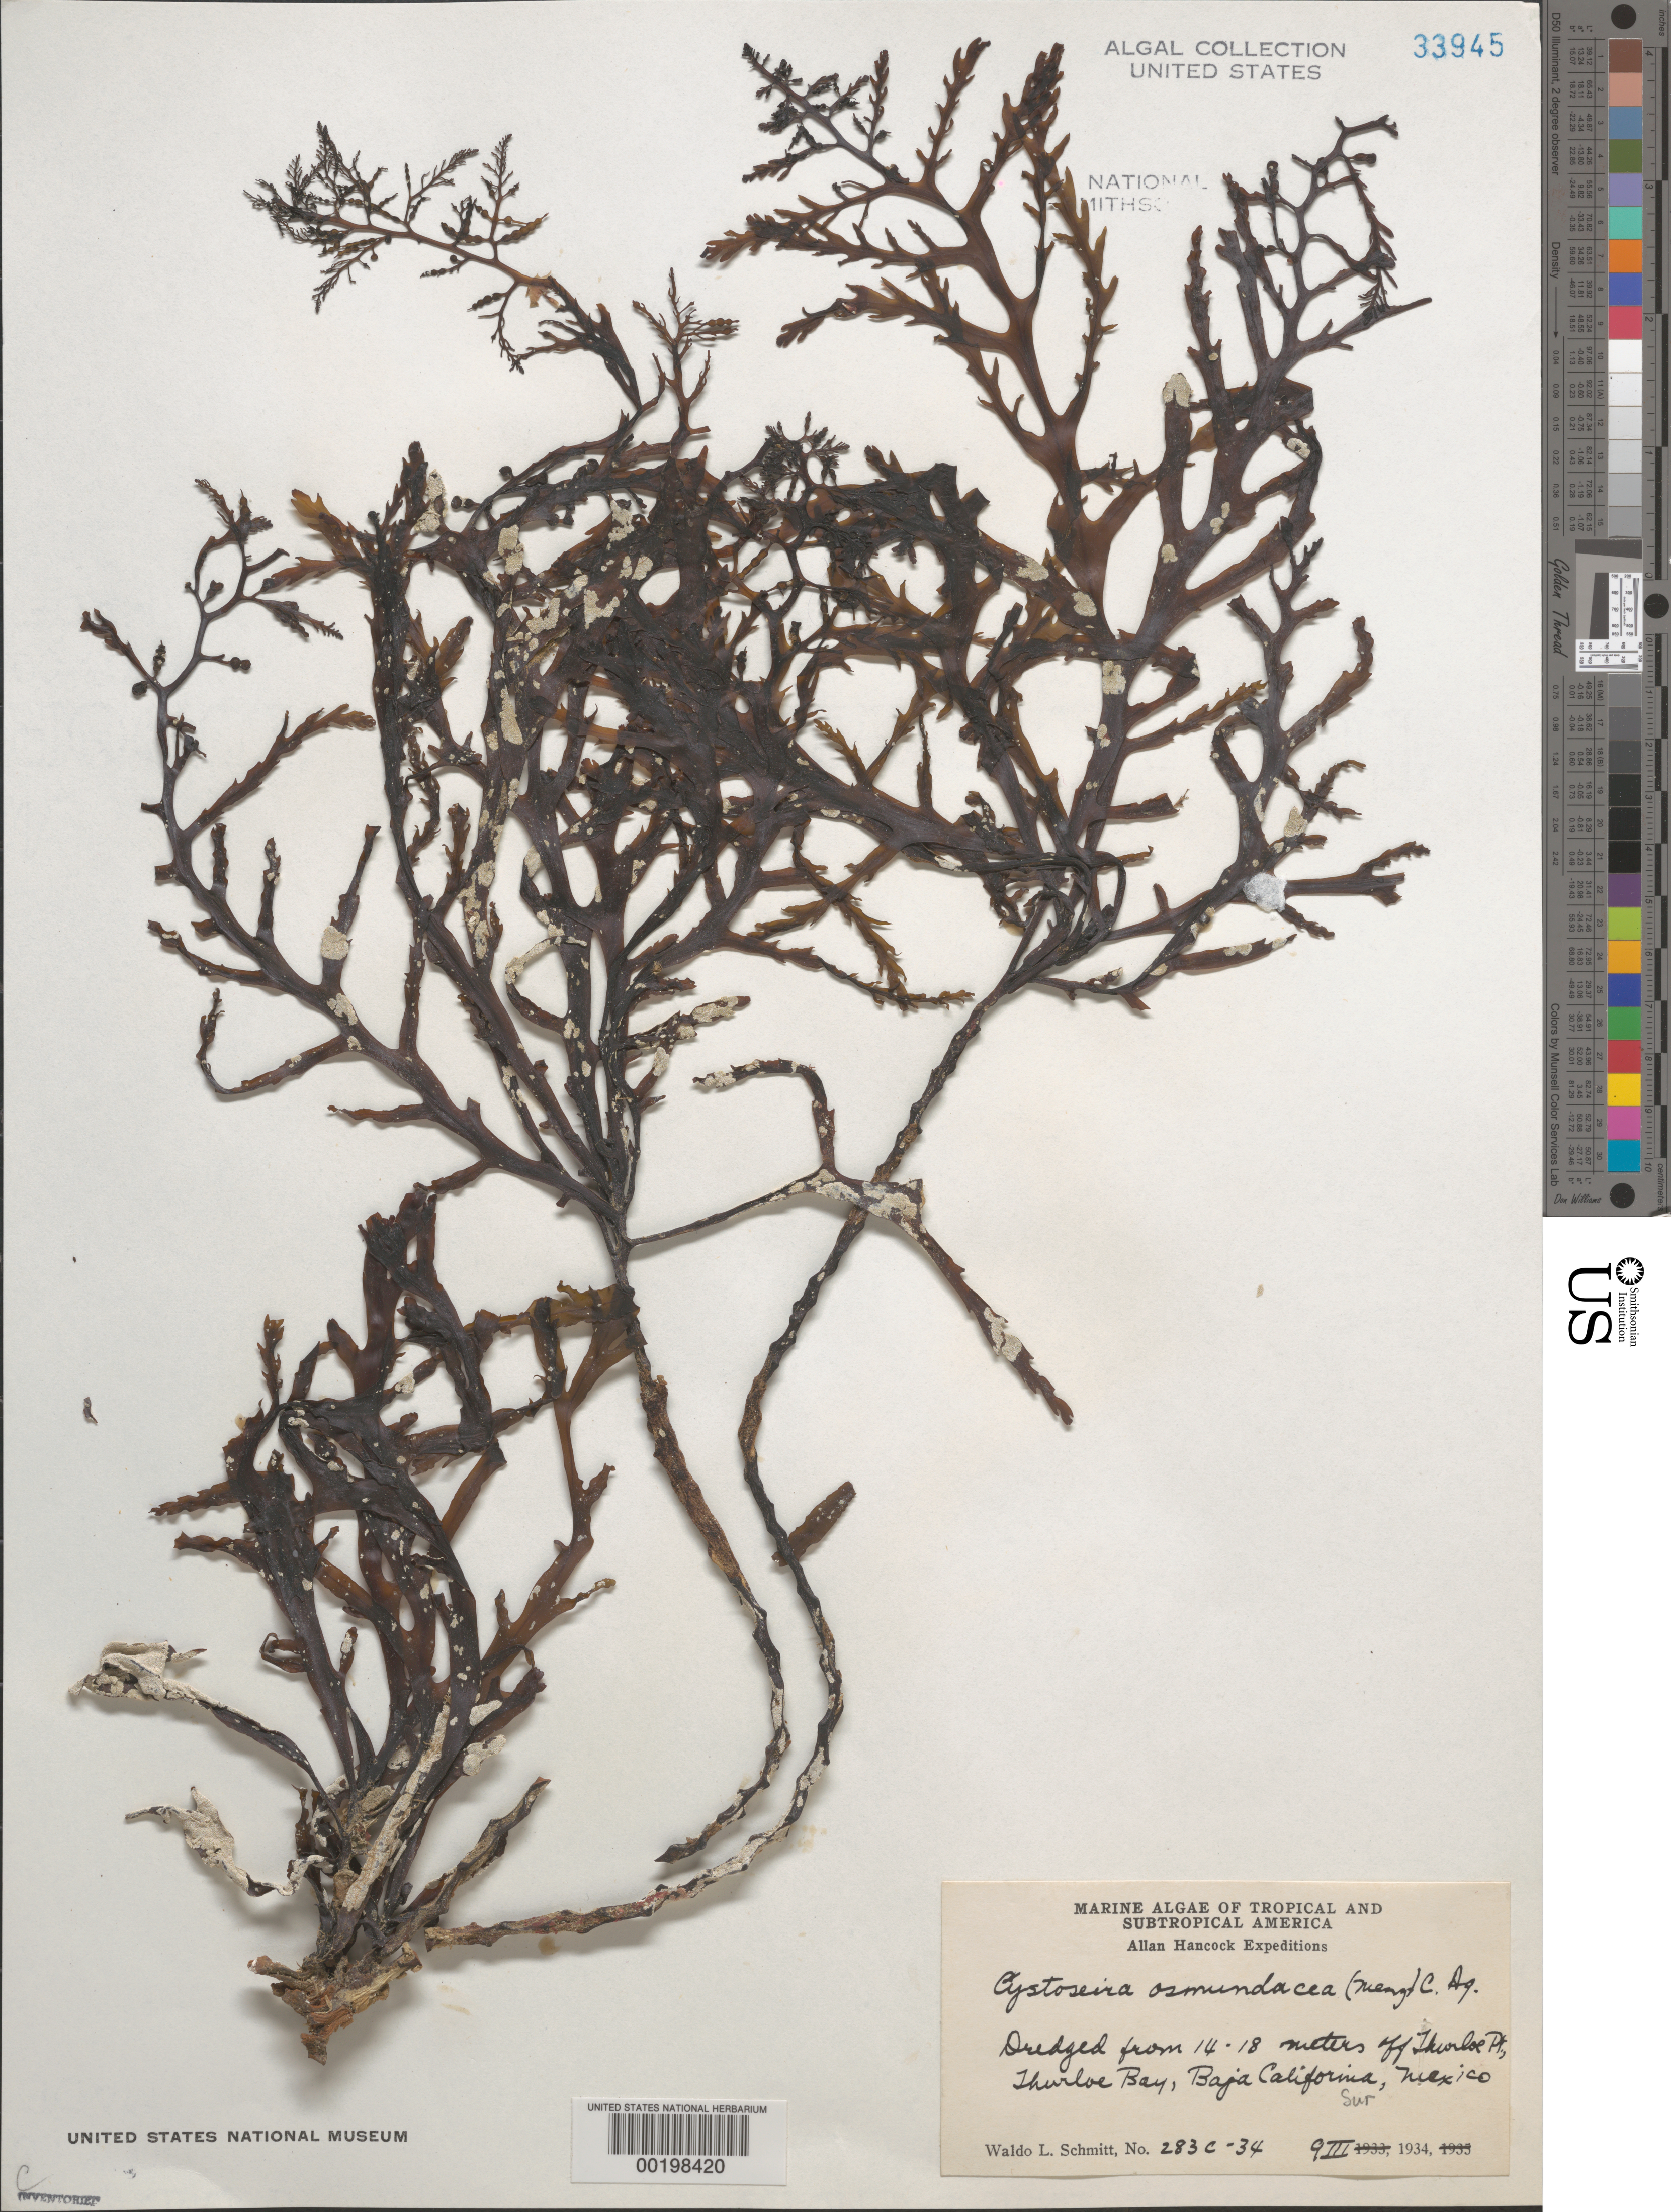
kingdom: Chromista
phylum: Ochrophyta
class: Phaeophyceae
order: Fucales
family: Sargassaceae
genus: Cystoseira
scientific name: Cystoseira osmundacea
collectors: W. L. Schmitt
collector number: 283c-34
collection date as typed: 09 Mar 1934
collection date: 1934-03-09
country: Mexico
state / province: Baja California Sur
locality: Thurloe Bay, off Punta Thurloe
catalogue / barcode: US 33945